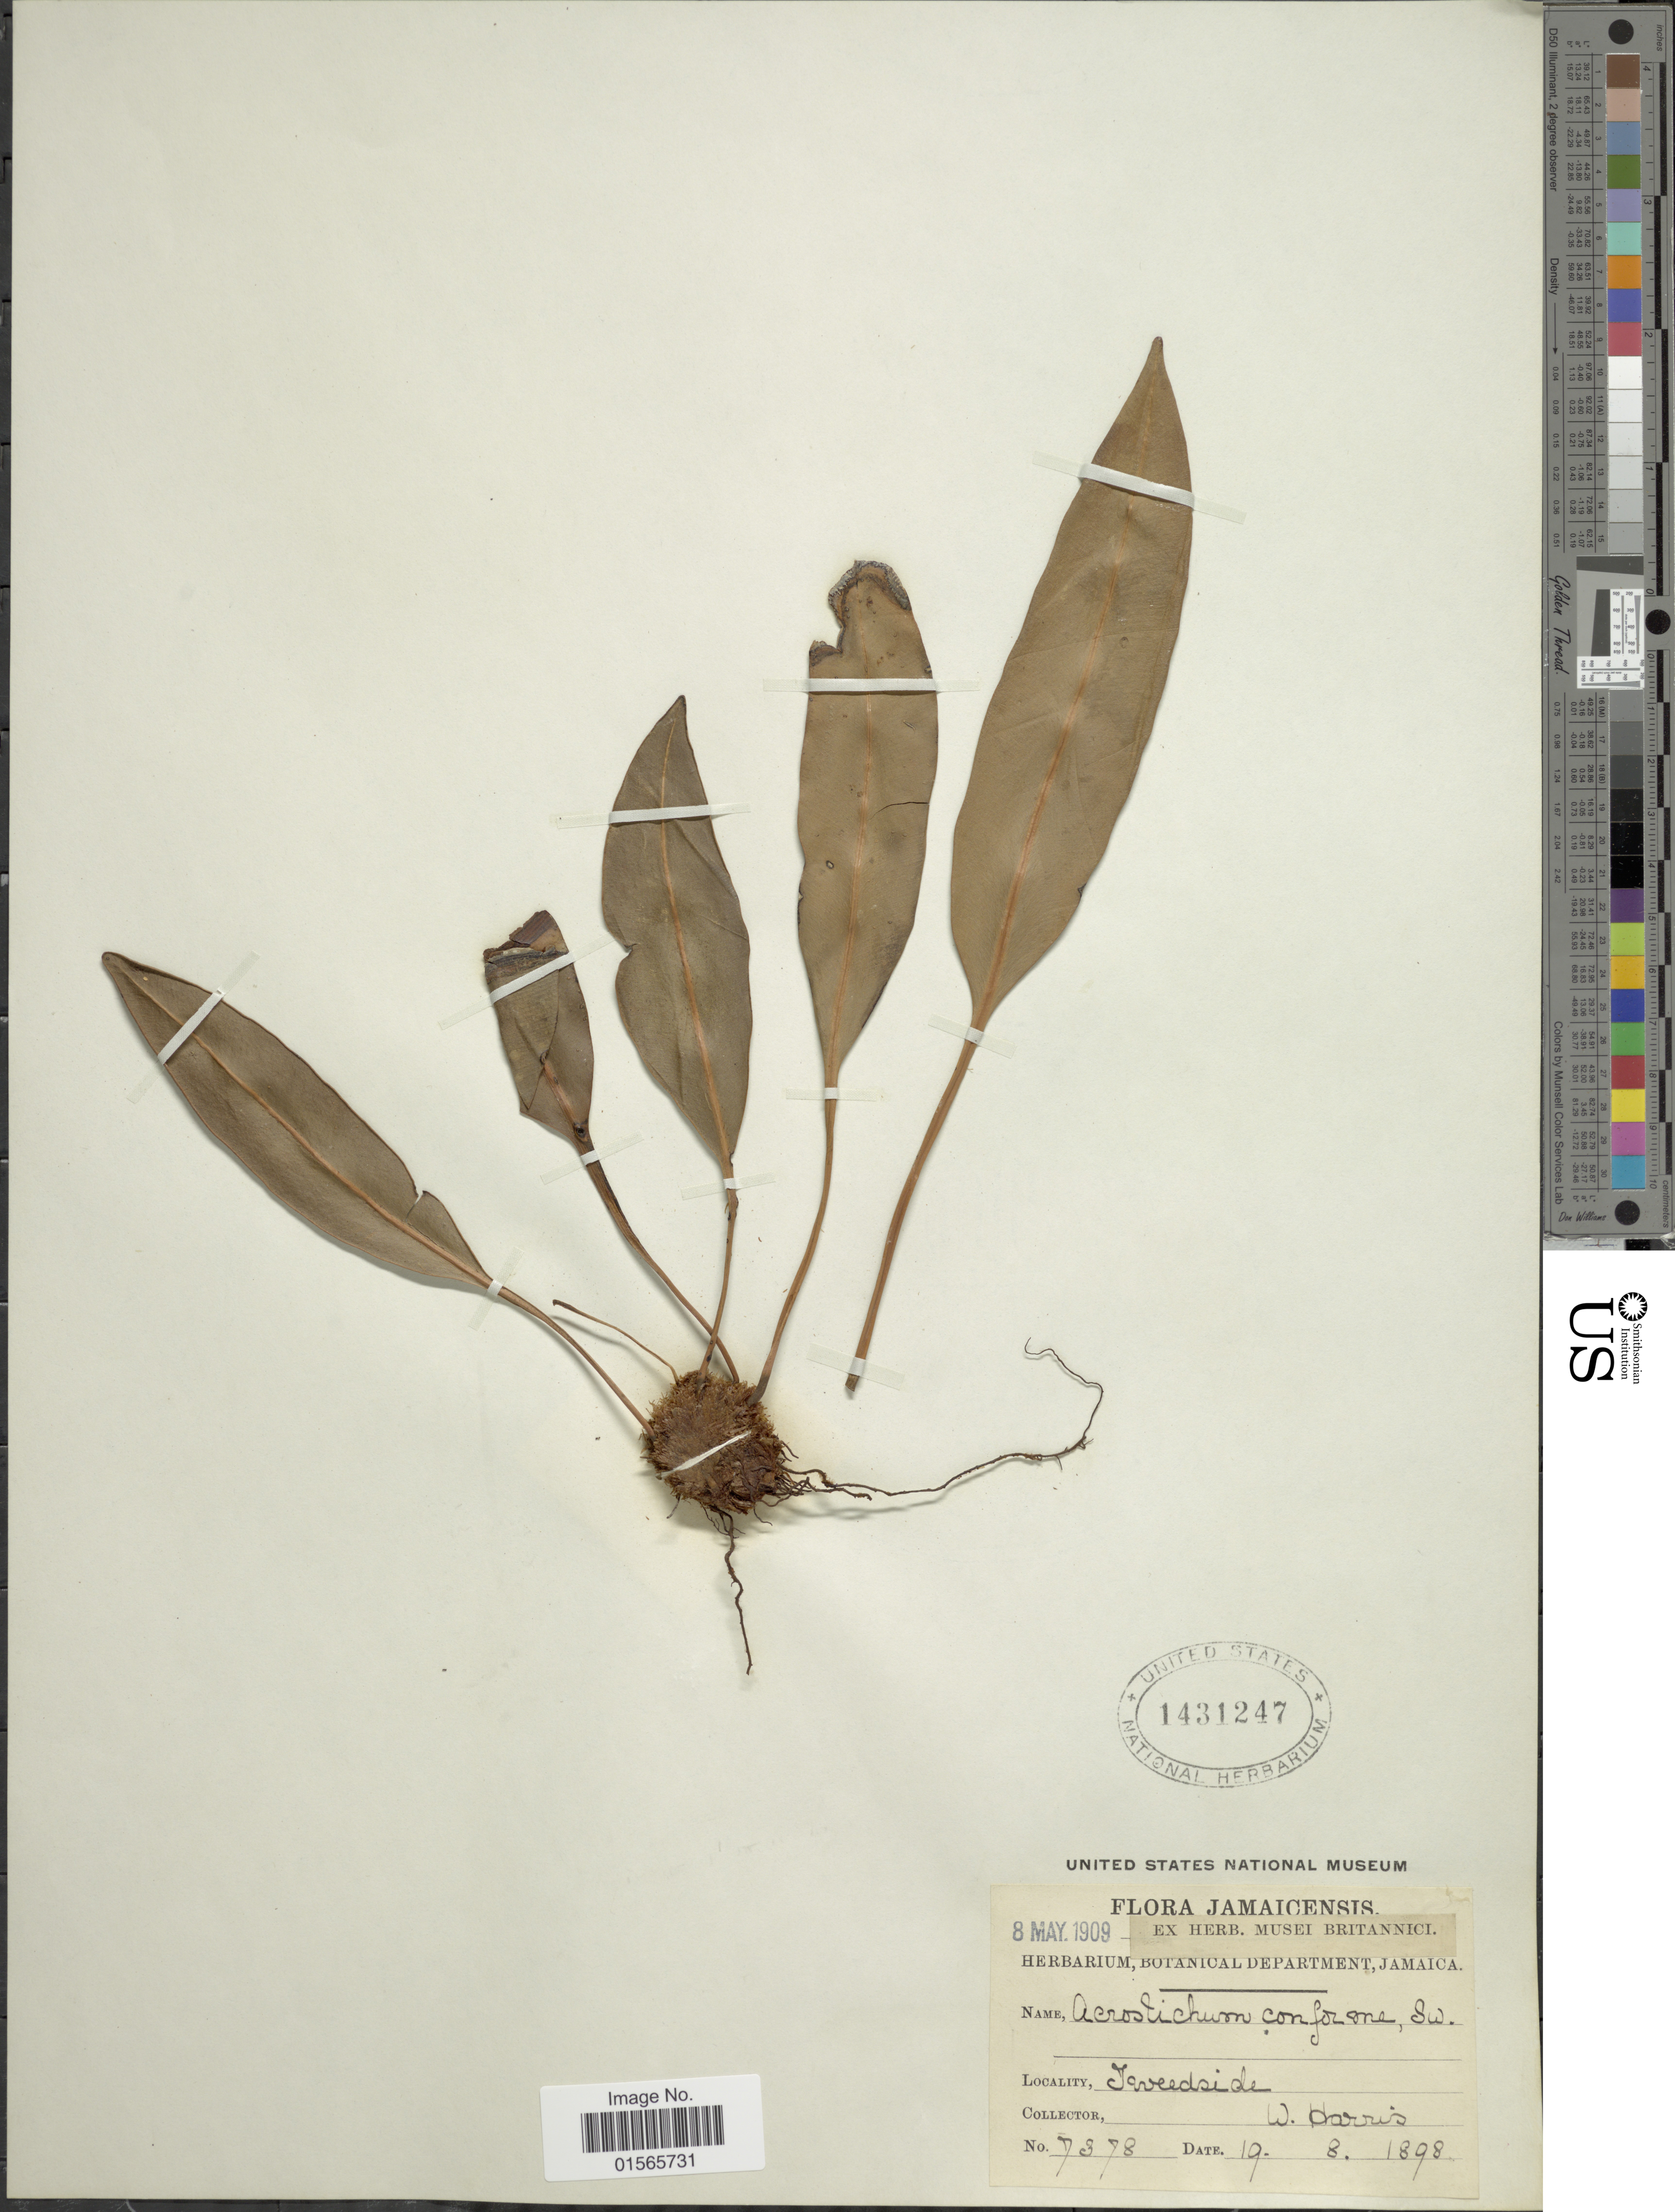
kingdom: Plantae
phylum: Tracheophyta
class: Polypodiopsida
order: Polypodiales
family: Dryopteridaceae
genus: Elaphoglossum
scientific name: Elaphoglossum maxonii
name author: Underw. ex C.V. Morton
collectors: W. Harris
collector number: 7378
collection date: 1898-08-19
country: Jamaica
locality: Javeedside [interpreted]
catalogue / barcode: US 1431247